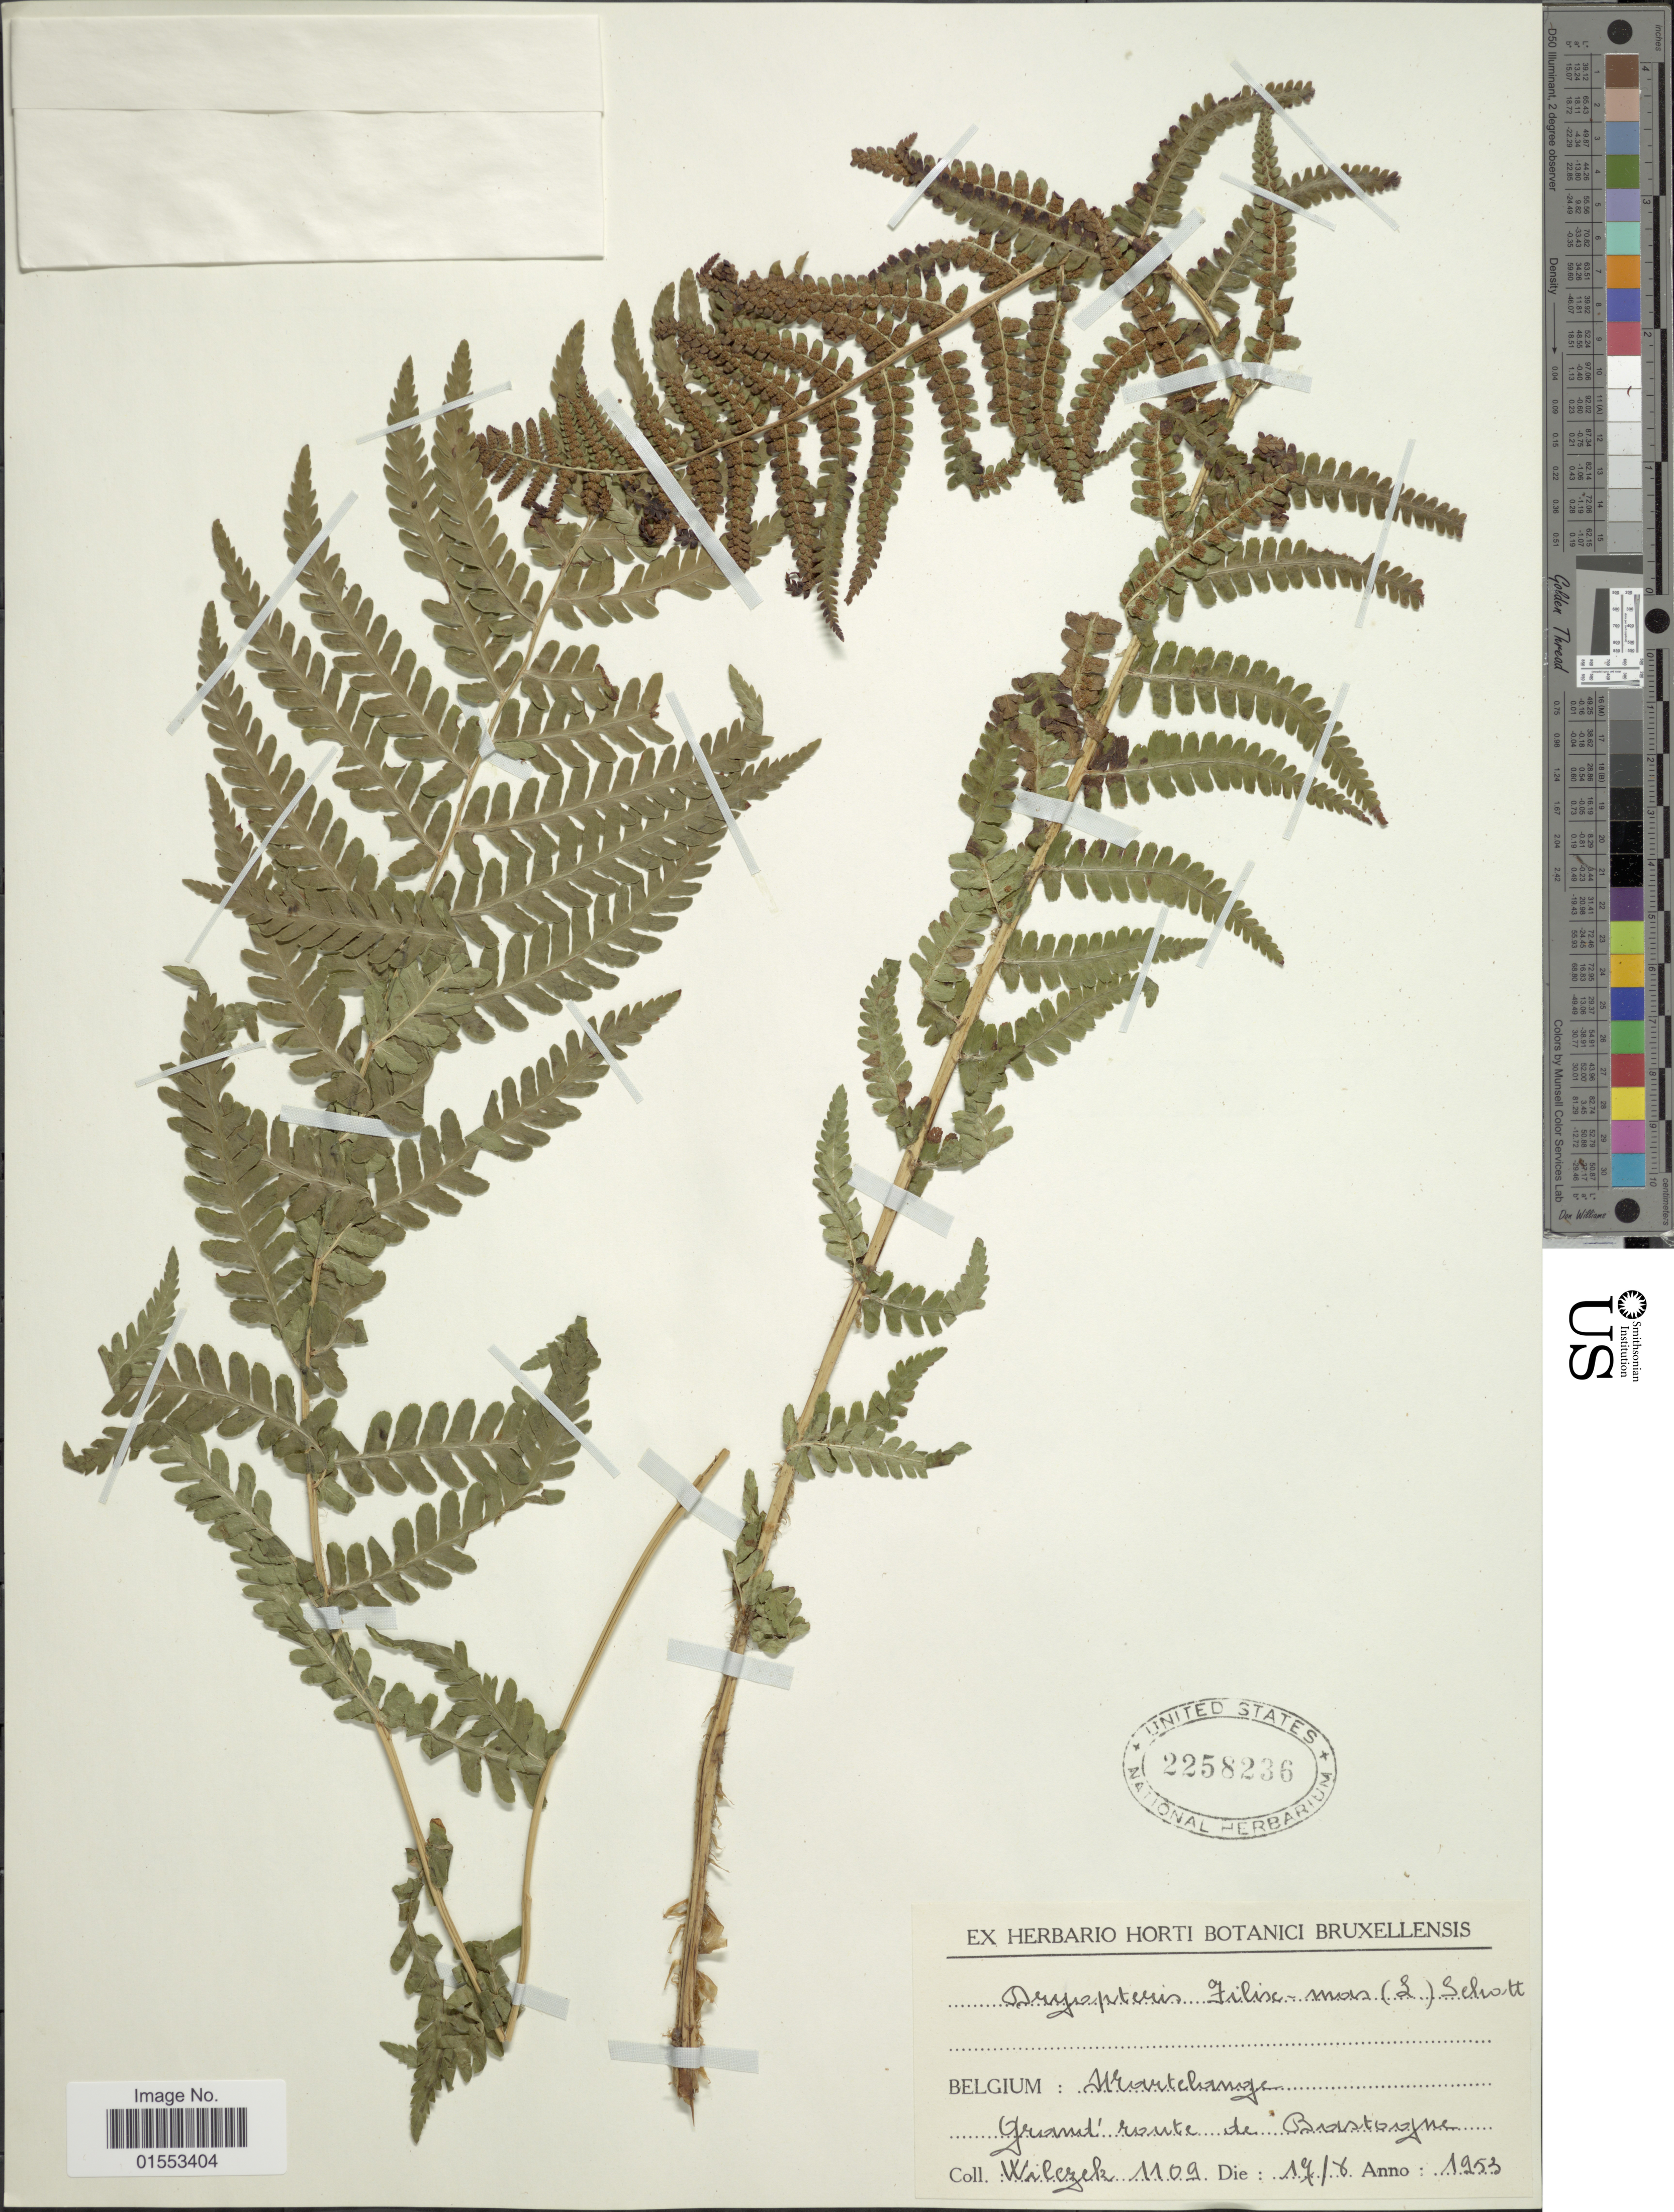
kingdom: Plantae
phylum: Tracheophyta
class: Polypodiopsida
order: Polypodiales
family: Dryopteridaceae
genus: Dryopteris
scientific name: Dryopteris filix-mas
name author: (L.) Schott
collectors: Wilczek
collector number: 1109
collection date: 1953-06-17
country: Belgium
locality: Belgium: Martelange, Granit route de Boisagne. [interpreted]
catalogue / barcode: US 2258236